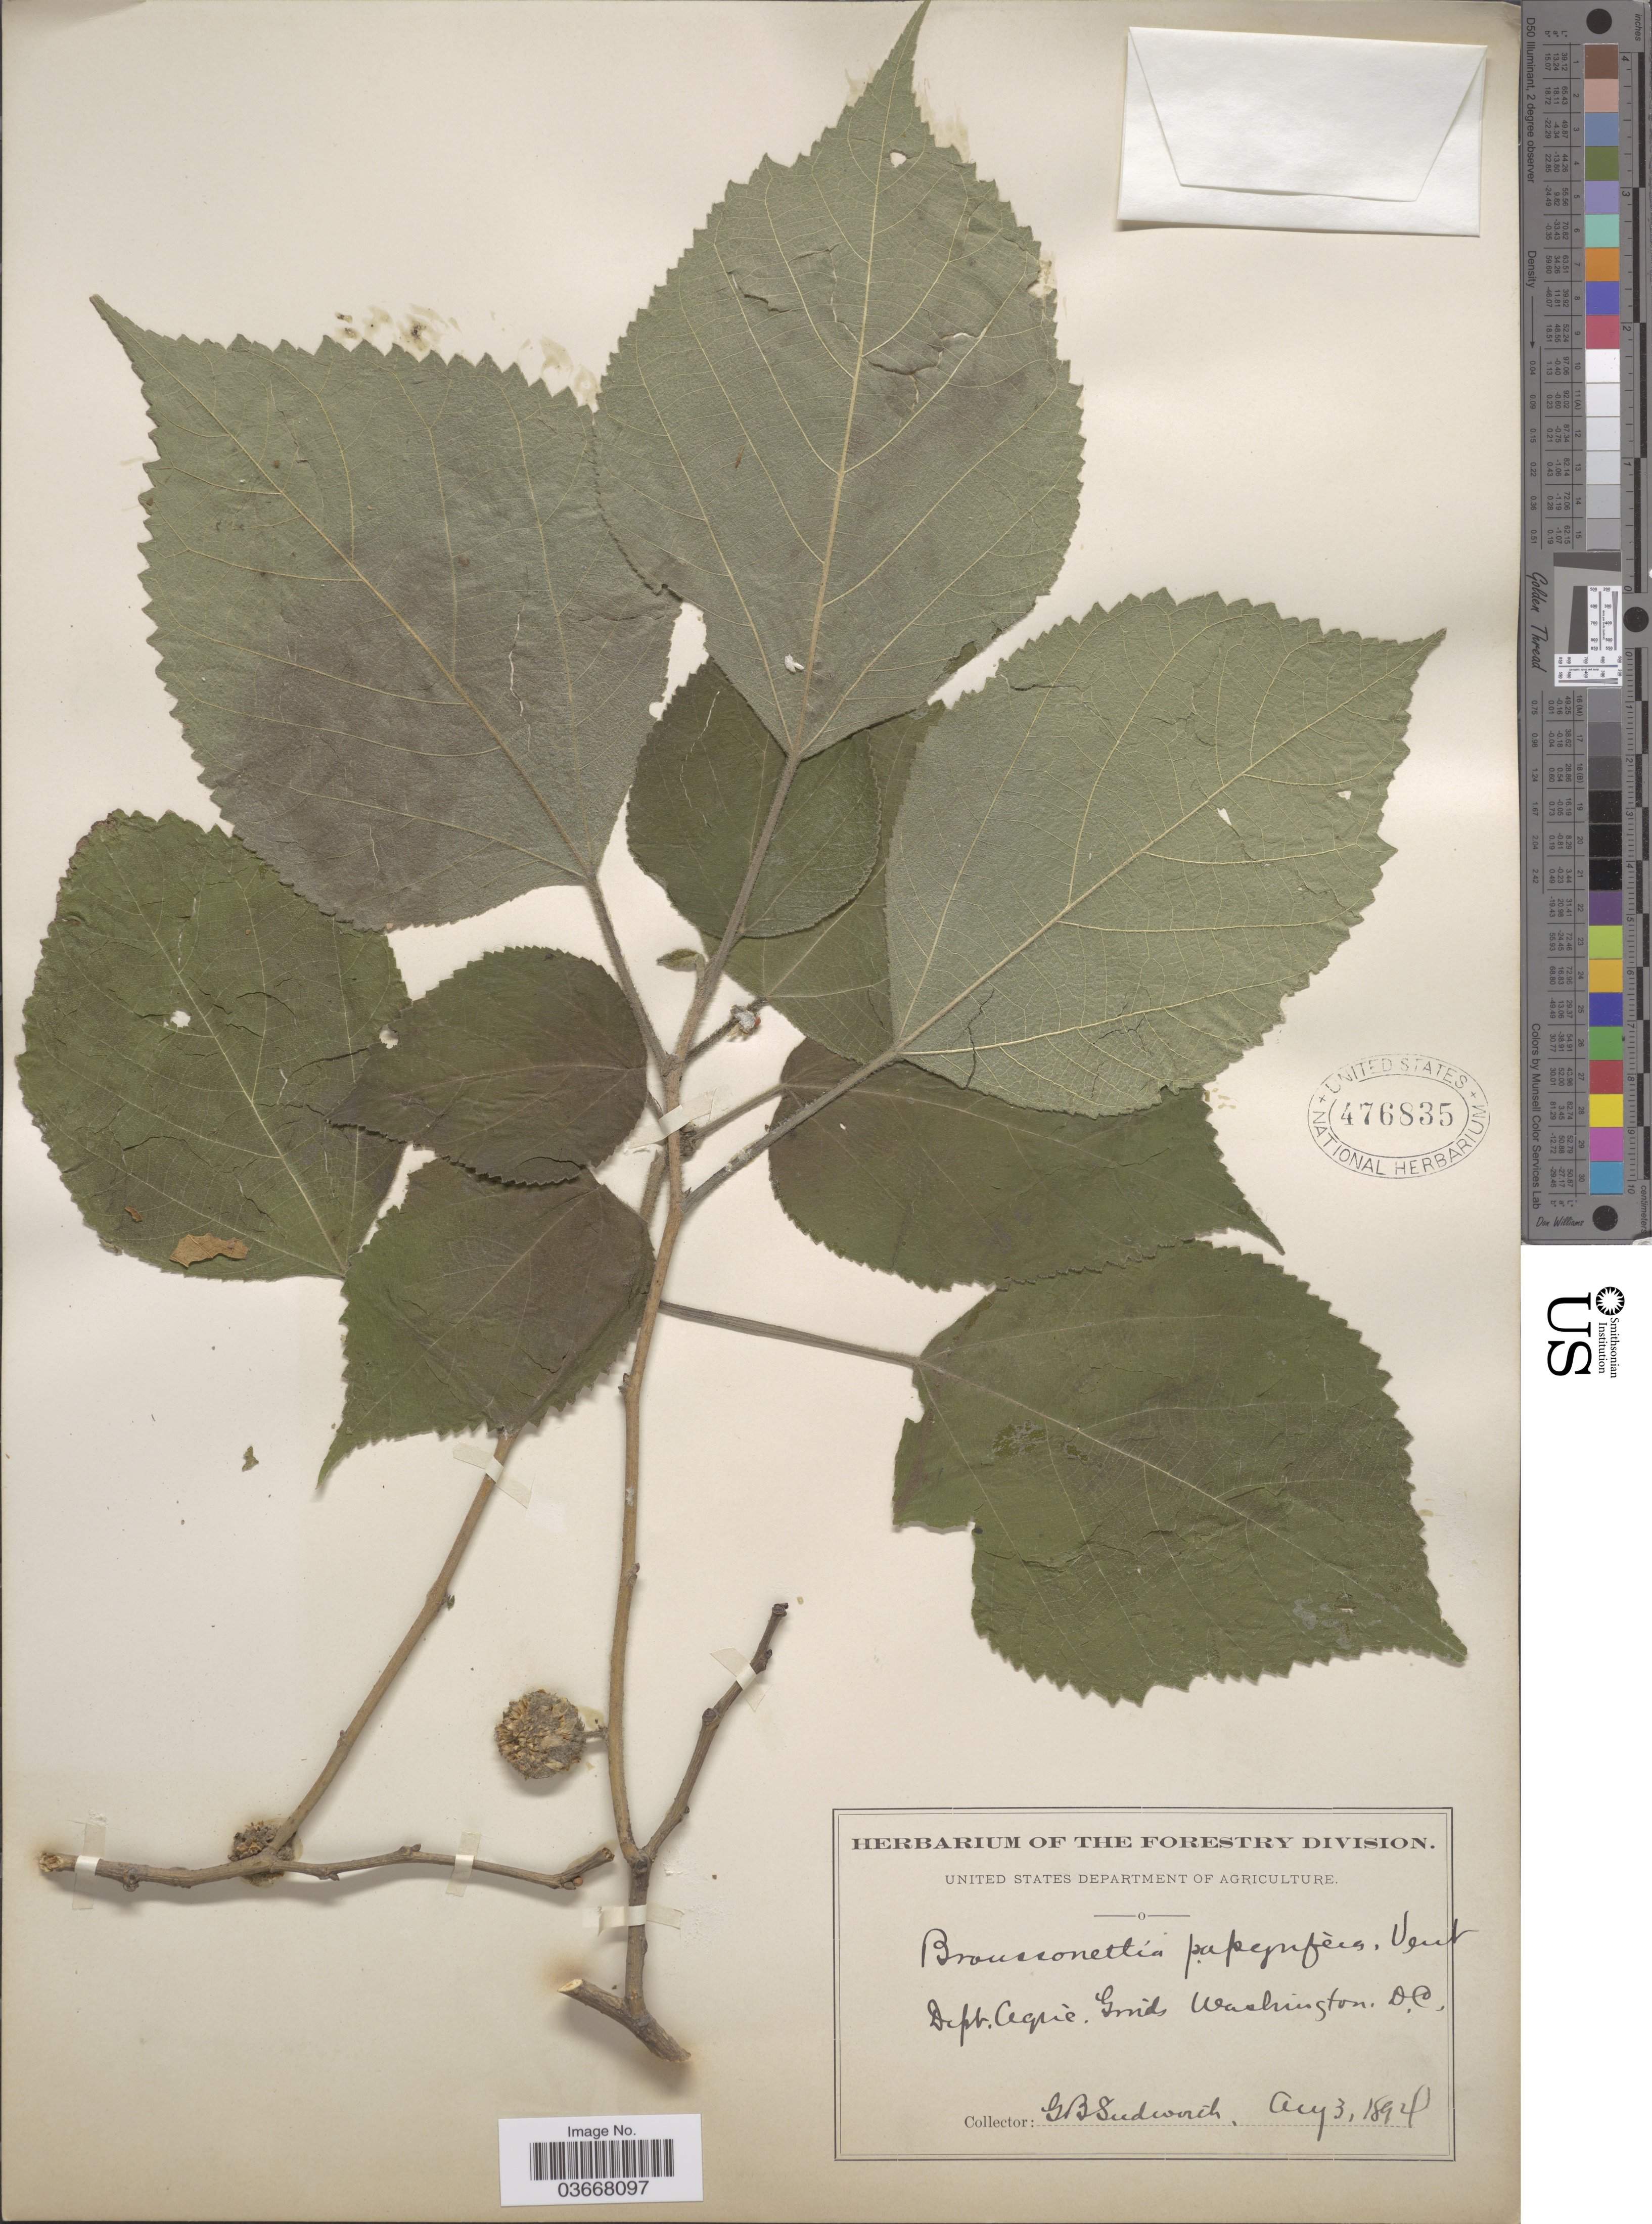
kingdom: Plantae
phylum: Tracheophyta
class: Magnoliopsida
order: Rosales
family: Moraceae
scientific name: Broussoneta papyrifera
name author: (L.) L'Hér. ex Vent.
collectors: G. B. Sudworth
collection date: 1894-08-03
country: United States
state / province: District of Columbia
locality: Dept. Agric. Grnds. Washington. D.C.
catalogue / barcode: US 476835